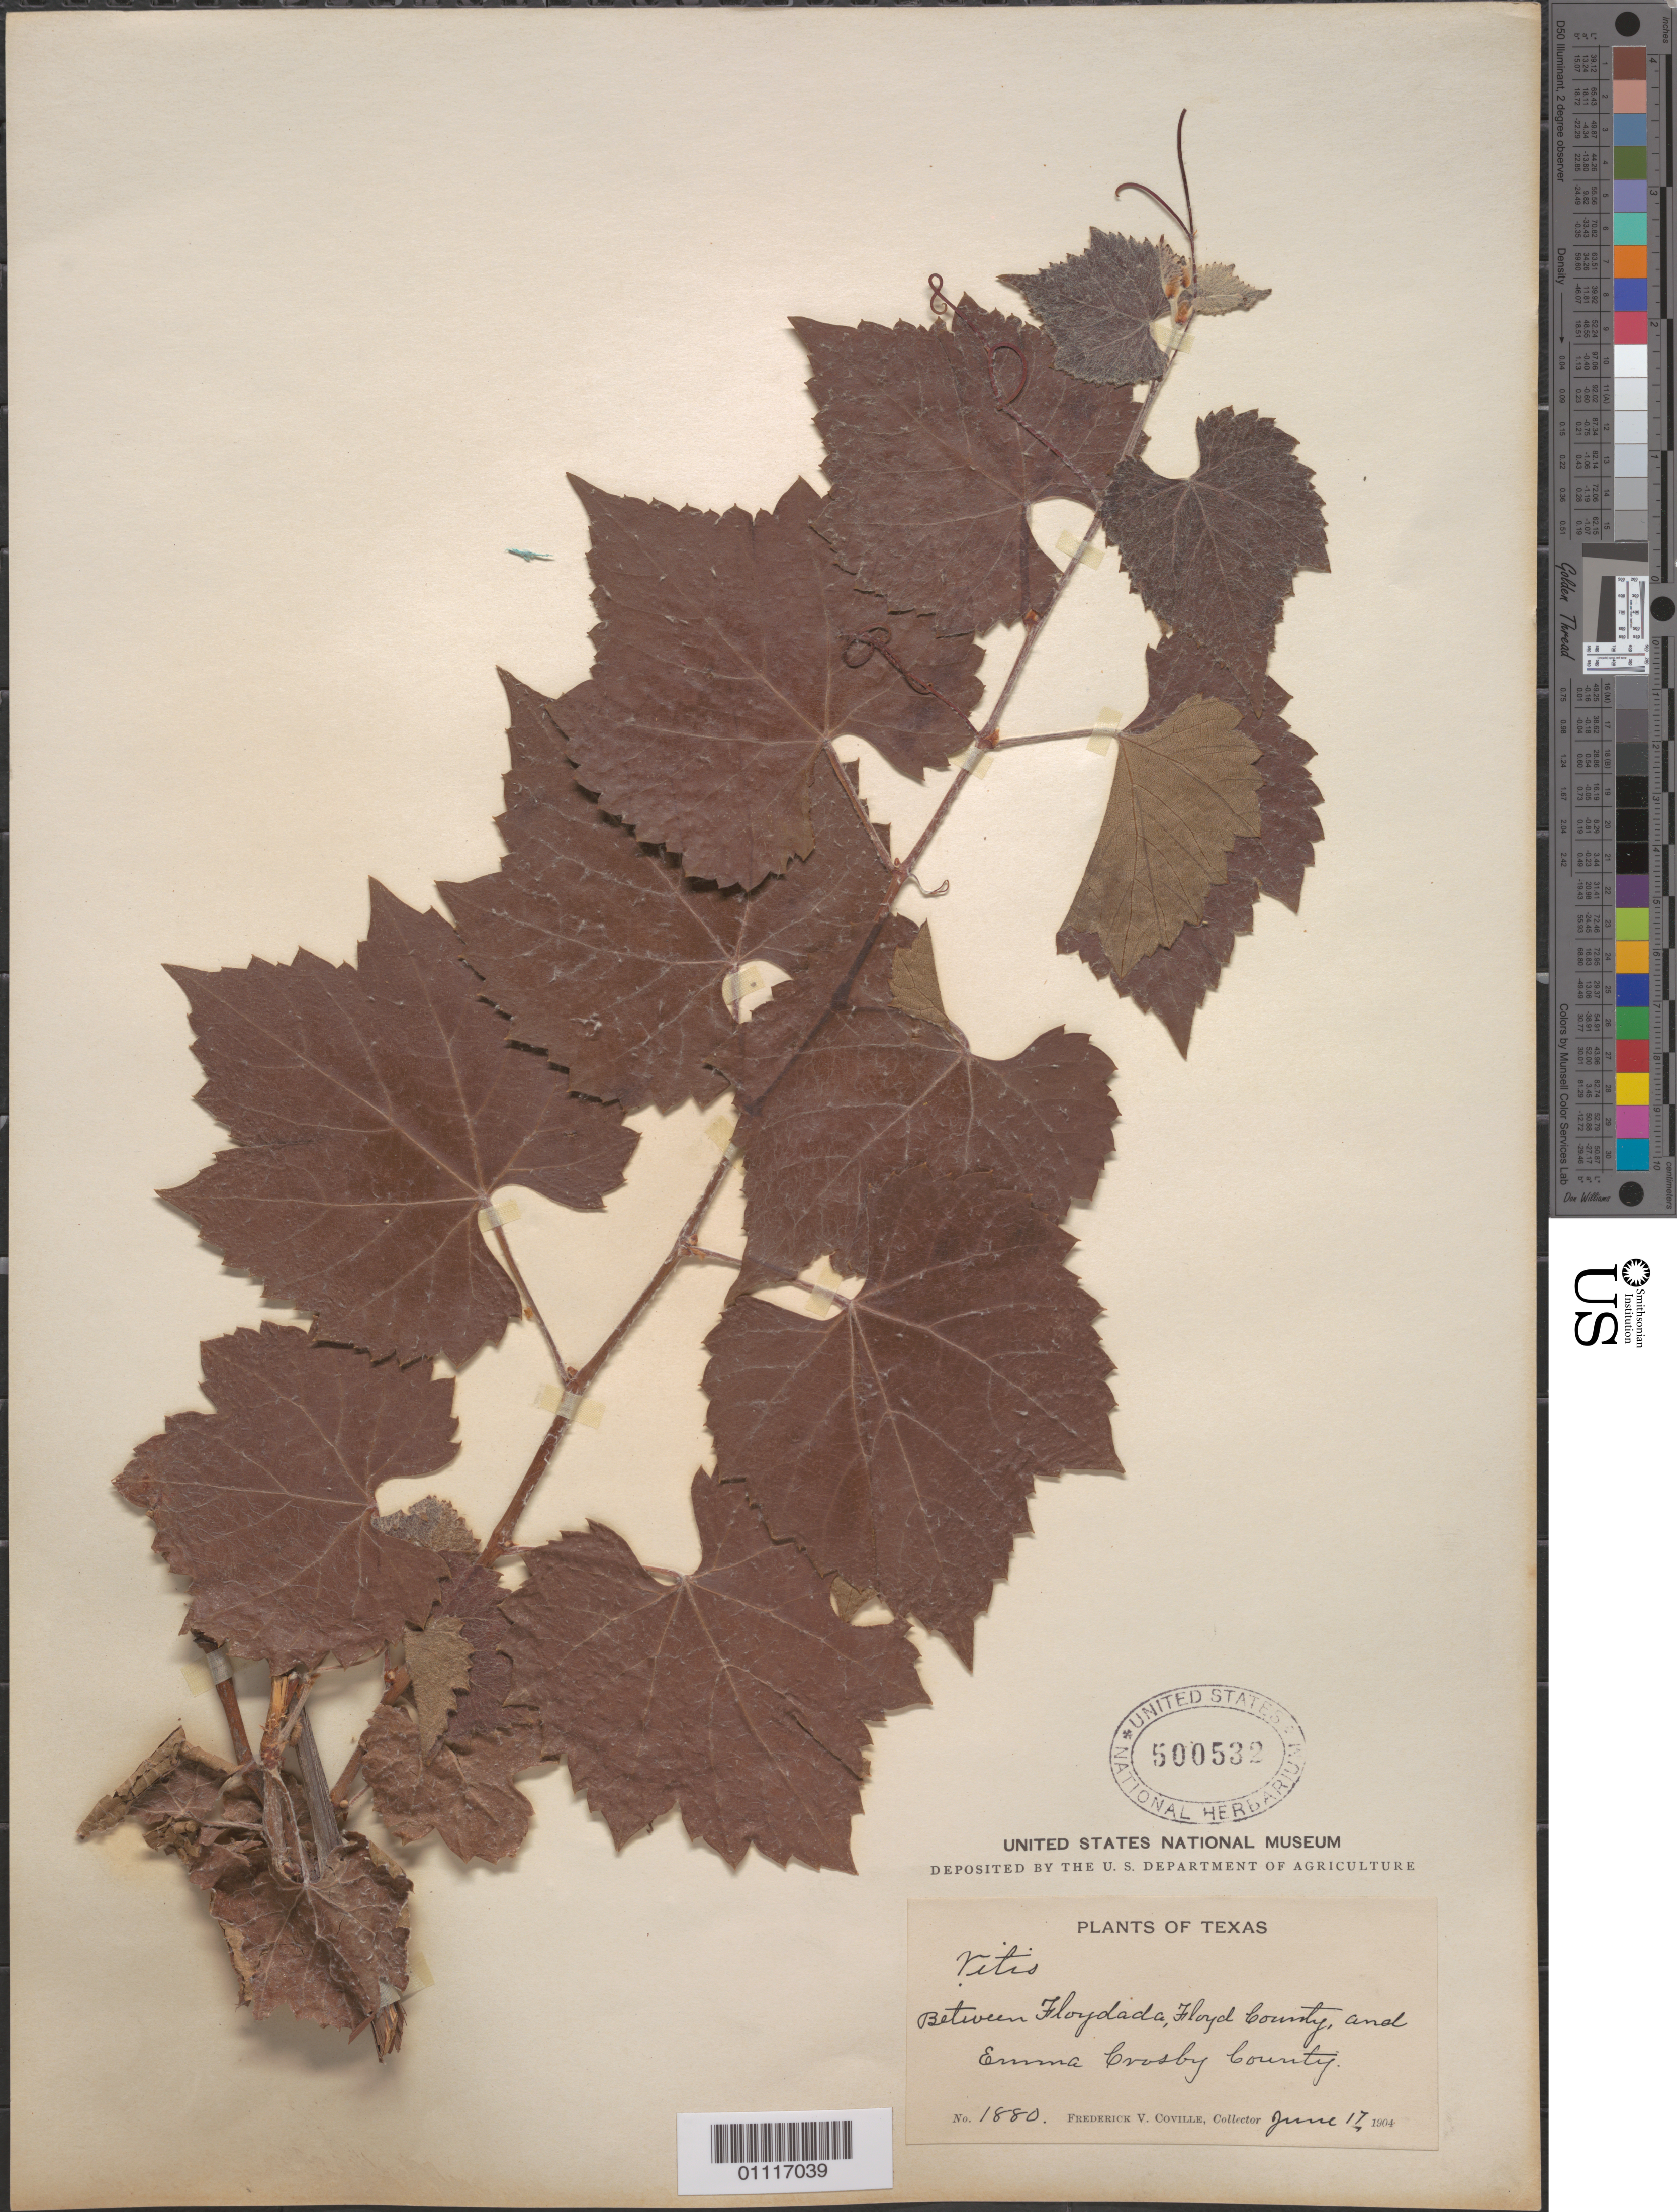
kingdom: Plantae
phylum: Tracheophyta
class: Magnoliopsida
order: Vitales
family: Vitaceae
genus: Vitis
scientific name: Vitis cinerea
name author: (Engelm.) Millardet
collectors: F. V. Coville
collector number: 1880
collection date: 1904-06-17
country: United States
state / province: Texas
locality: Between Floydada, Floyd County and Emma Crosby County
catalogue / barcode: US 500532